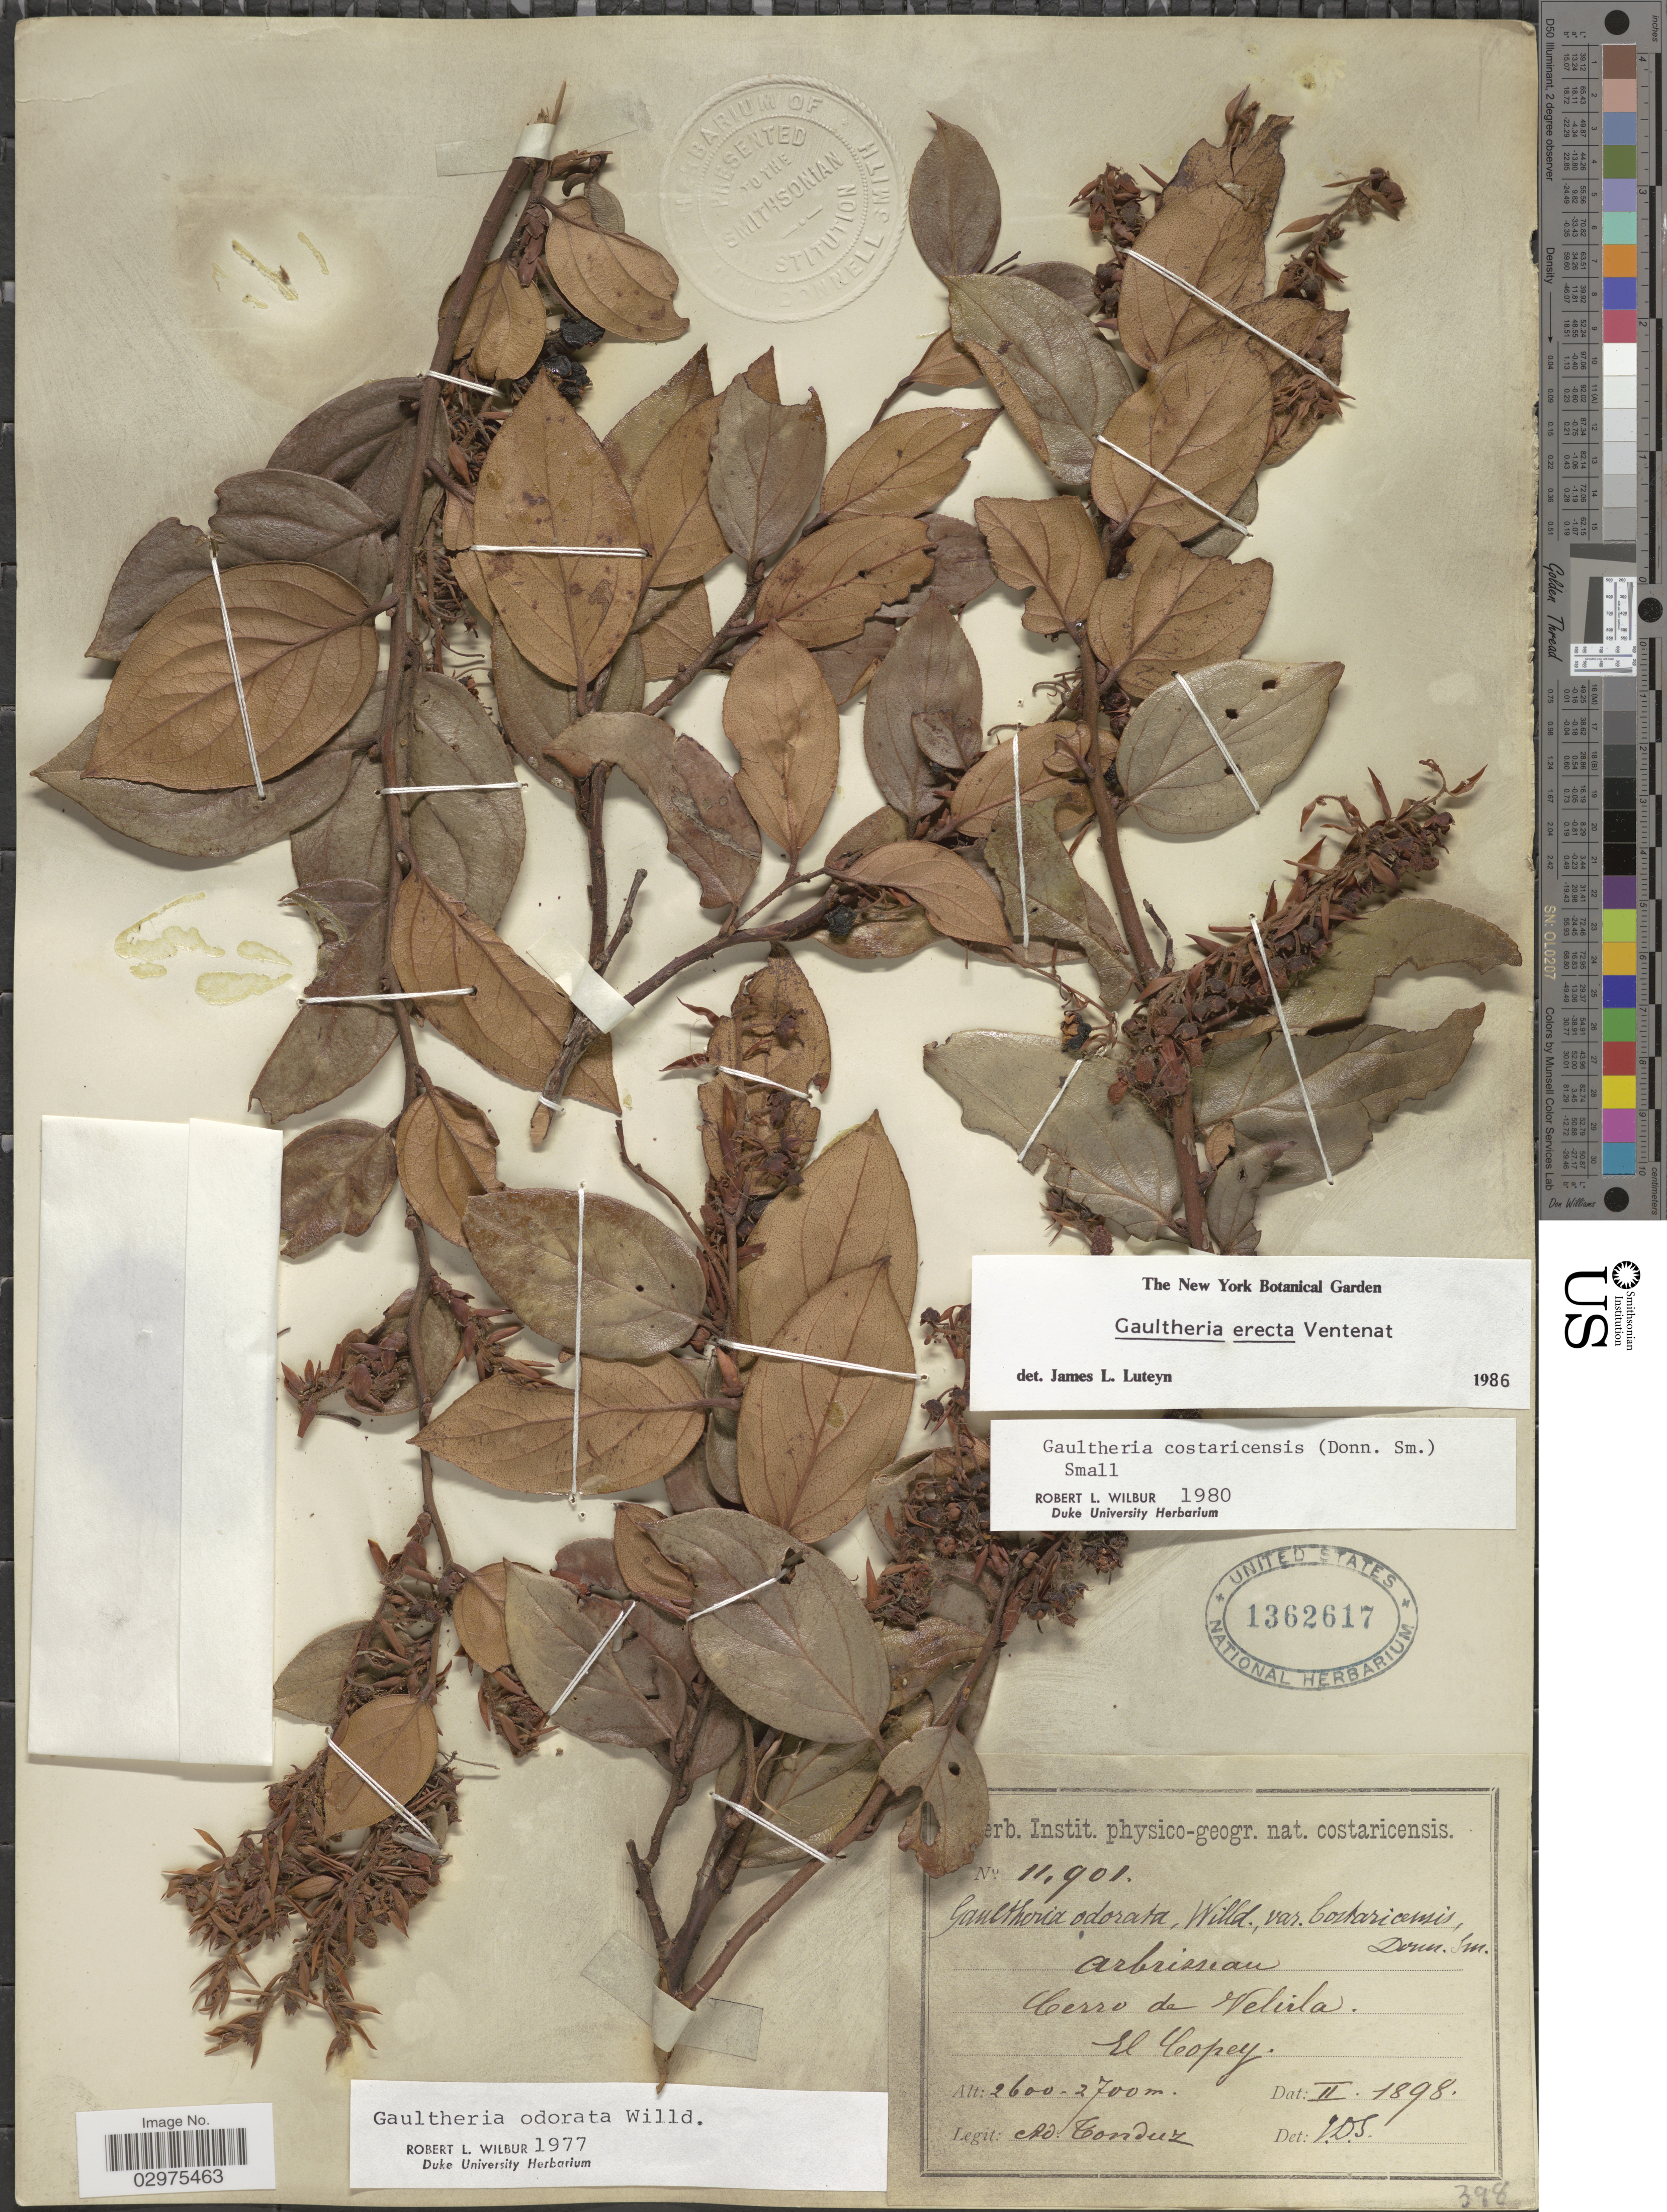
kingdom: Plantae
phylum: Tracheophyta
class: Magnoliopsida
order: Ericales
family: Ericaceae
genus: Gaultheria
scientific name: Gaultheria erecta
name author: Vent.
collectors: A. Tonduz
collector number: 11901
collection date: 1898-02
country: Costa Rica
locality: Cerro de Velirla. El Copey.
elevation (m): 2600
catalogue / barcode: US 1362617